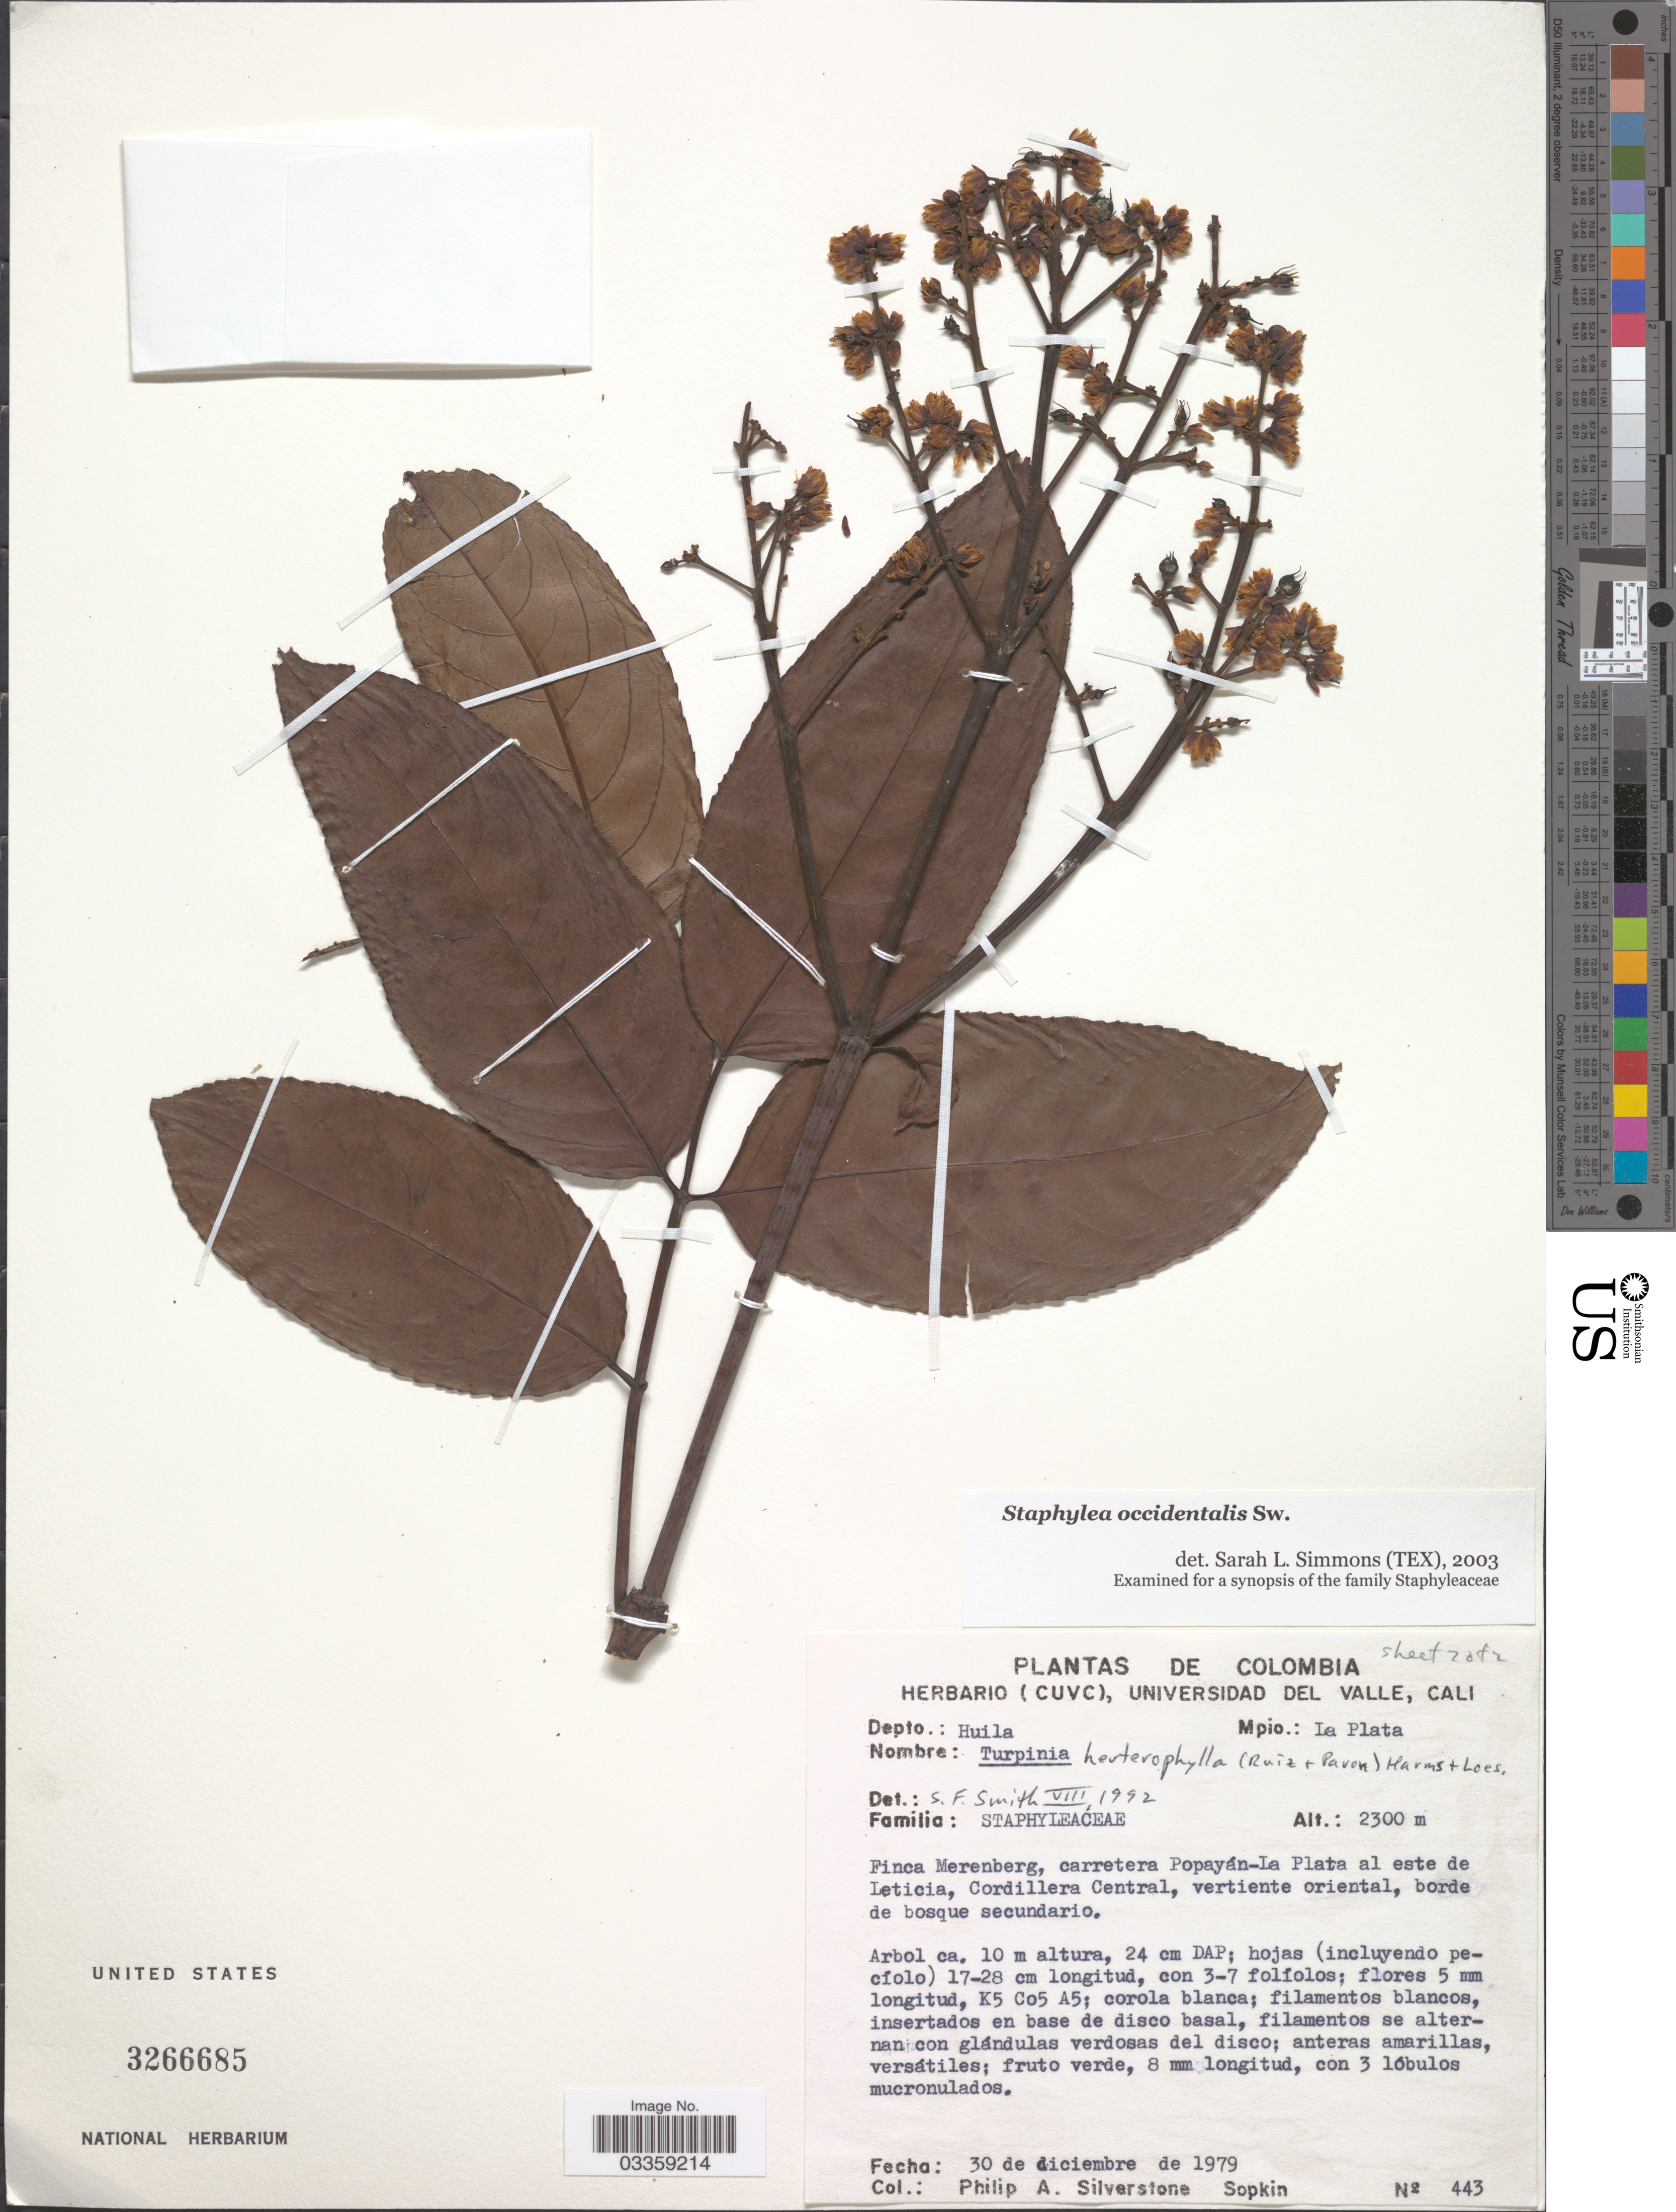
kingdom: Plantae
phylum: Tracheophyta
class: Magnoliopsida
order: Crossosomatales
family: Staphyleaceae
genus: Turpinia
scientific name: Turpinia occidentalis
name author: (Sw.) G. Don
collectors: P. A. Silverstone-Sopkin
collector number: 443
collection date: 1979-12-30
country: Colombia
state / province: Huila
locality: Depto.: Huila, Mpio.: La Plata, Finca Merenberg, carretera Popayán-La Plata al este de Leticia, Cordillera Central, vertiente oriental.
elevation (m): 2300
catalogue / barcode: US 3266685